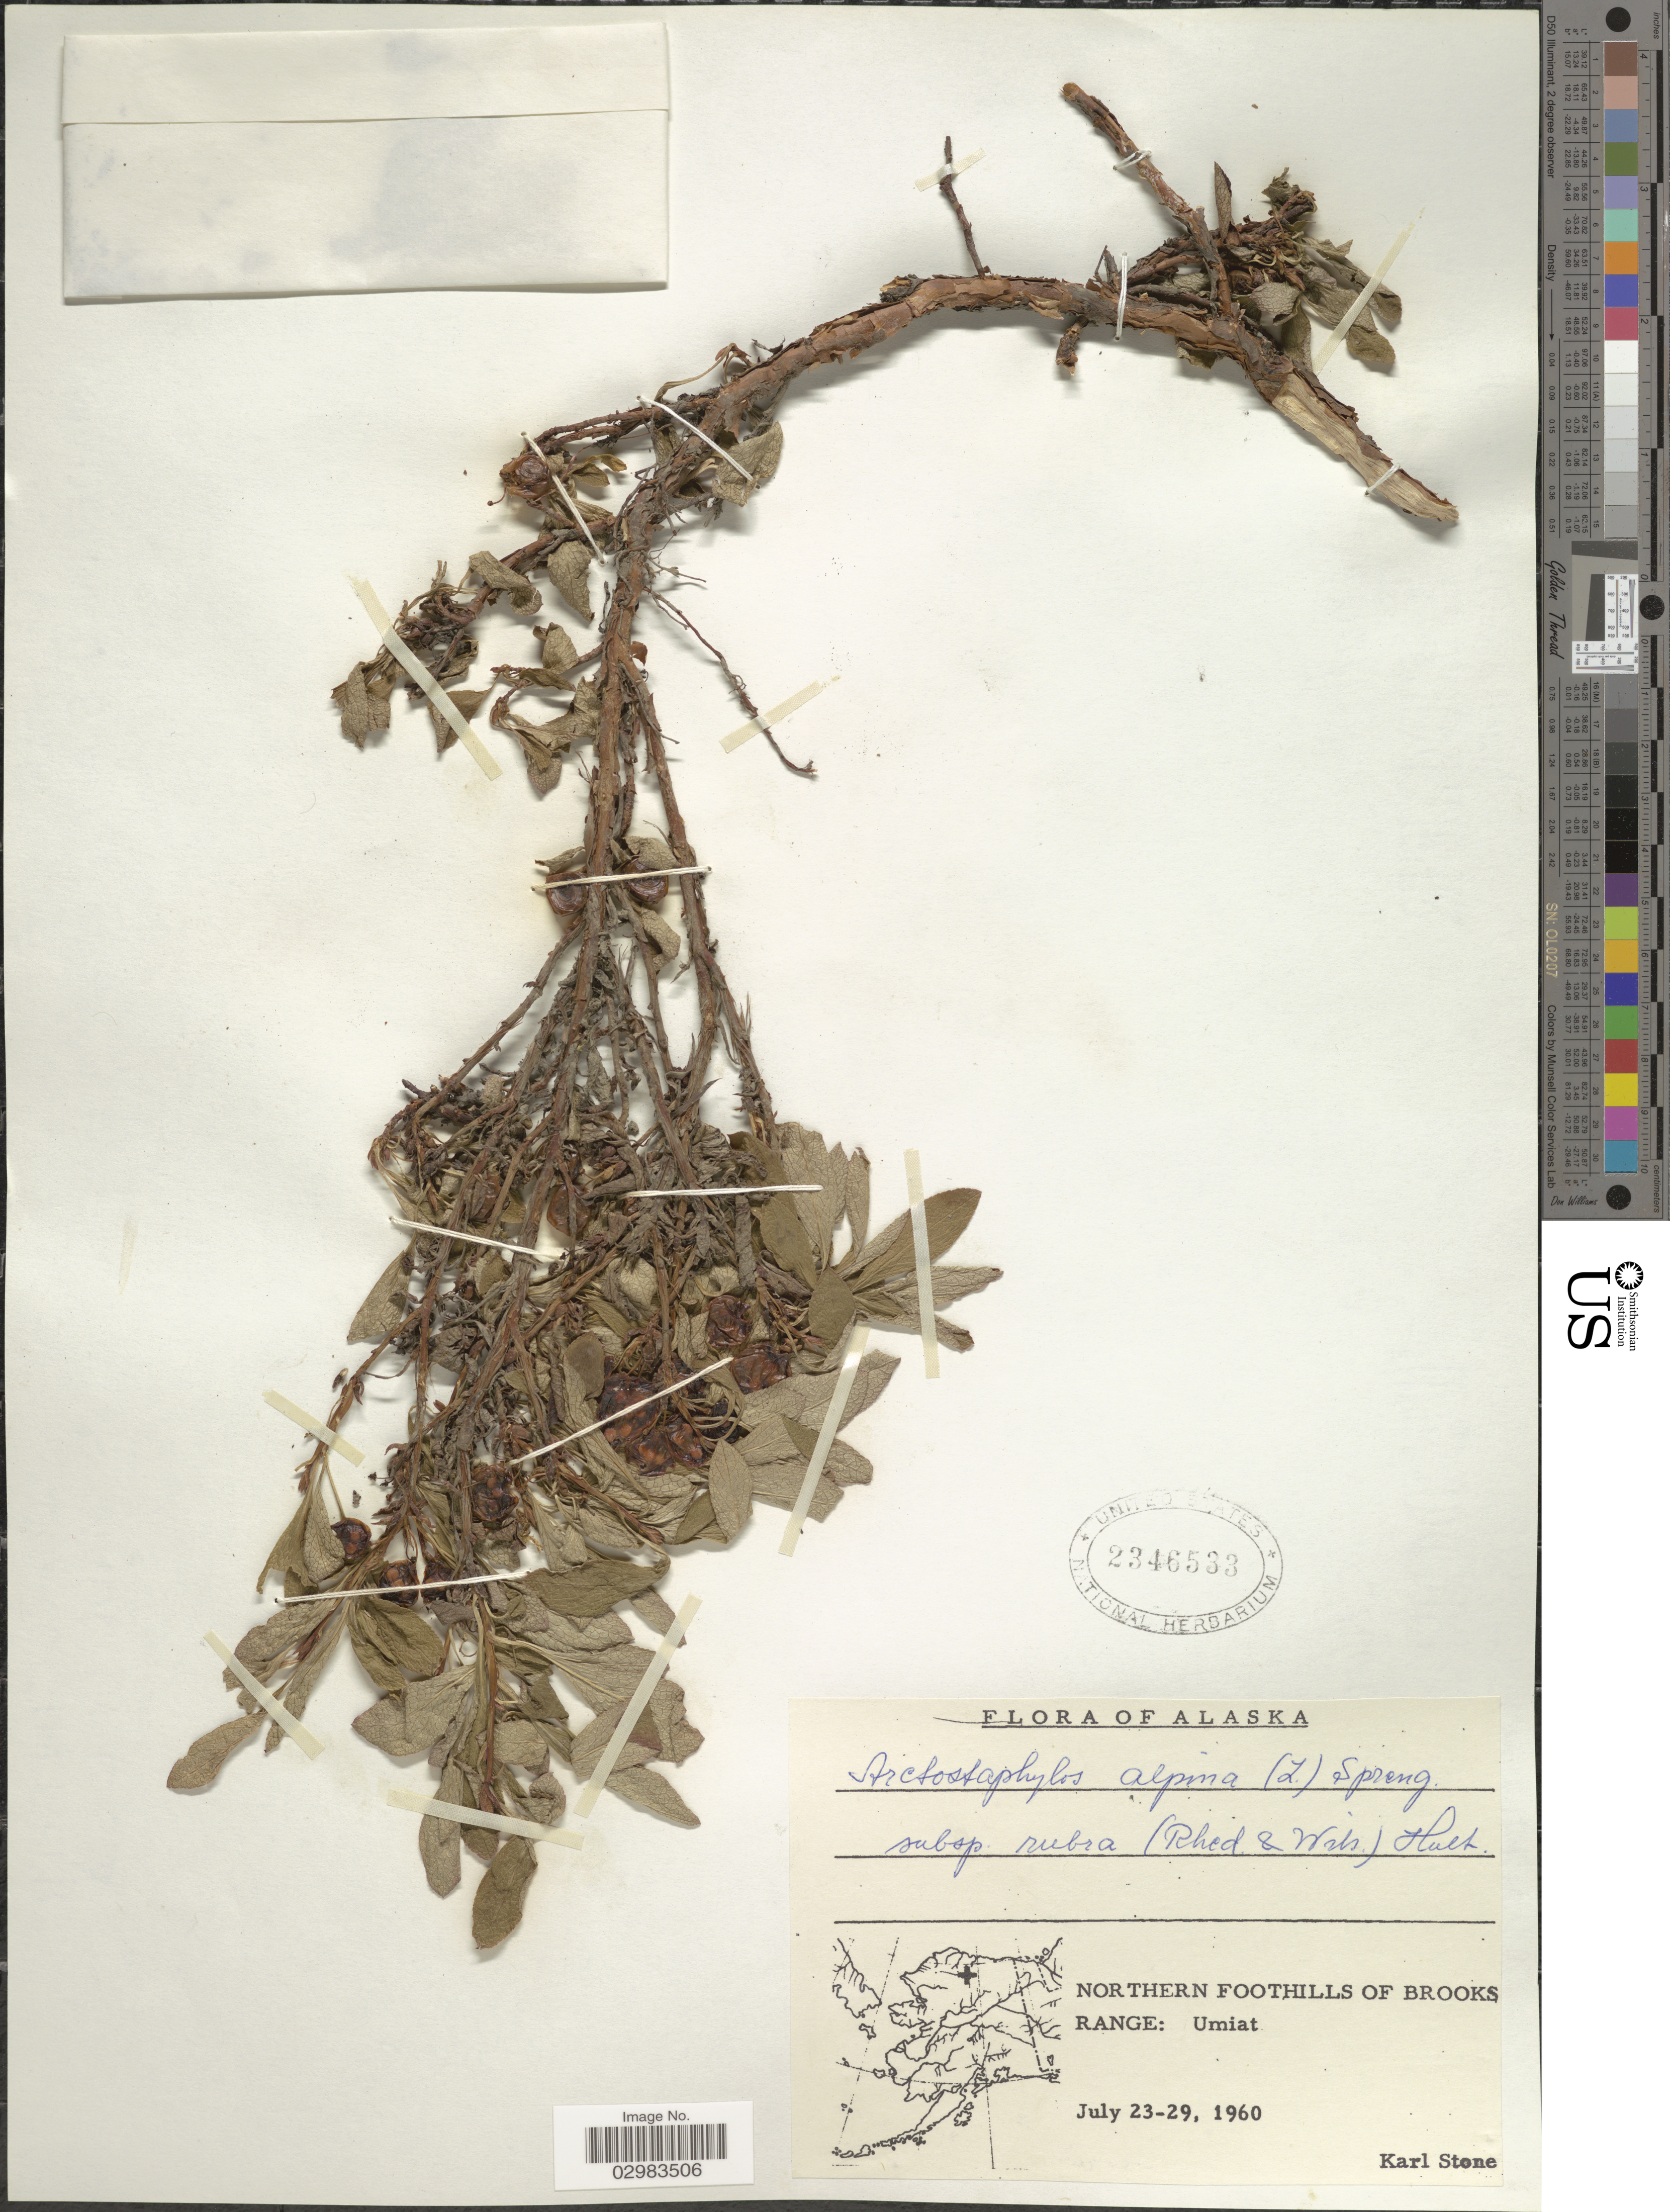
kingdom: Plantae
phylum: Tracheophyta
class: Magnoliopsida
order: Ericales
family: Ericaceae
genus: Arctostaphylos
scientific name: Arctostaphylos alpina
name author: (L.) Spreng.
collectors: K. Stone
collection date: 1960-07-23/1960-07-29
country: United States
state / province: Alaska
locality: Northern Foothills of Brooks Range: Umiat.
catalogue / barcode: US 2346533